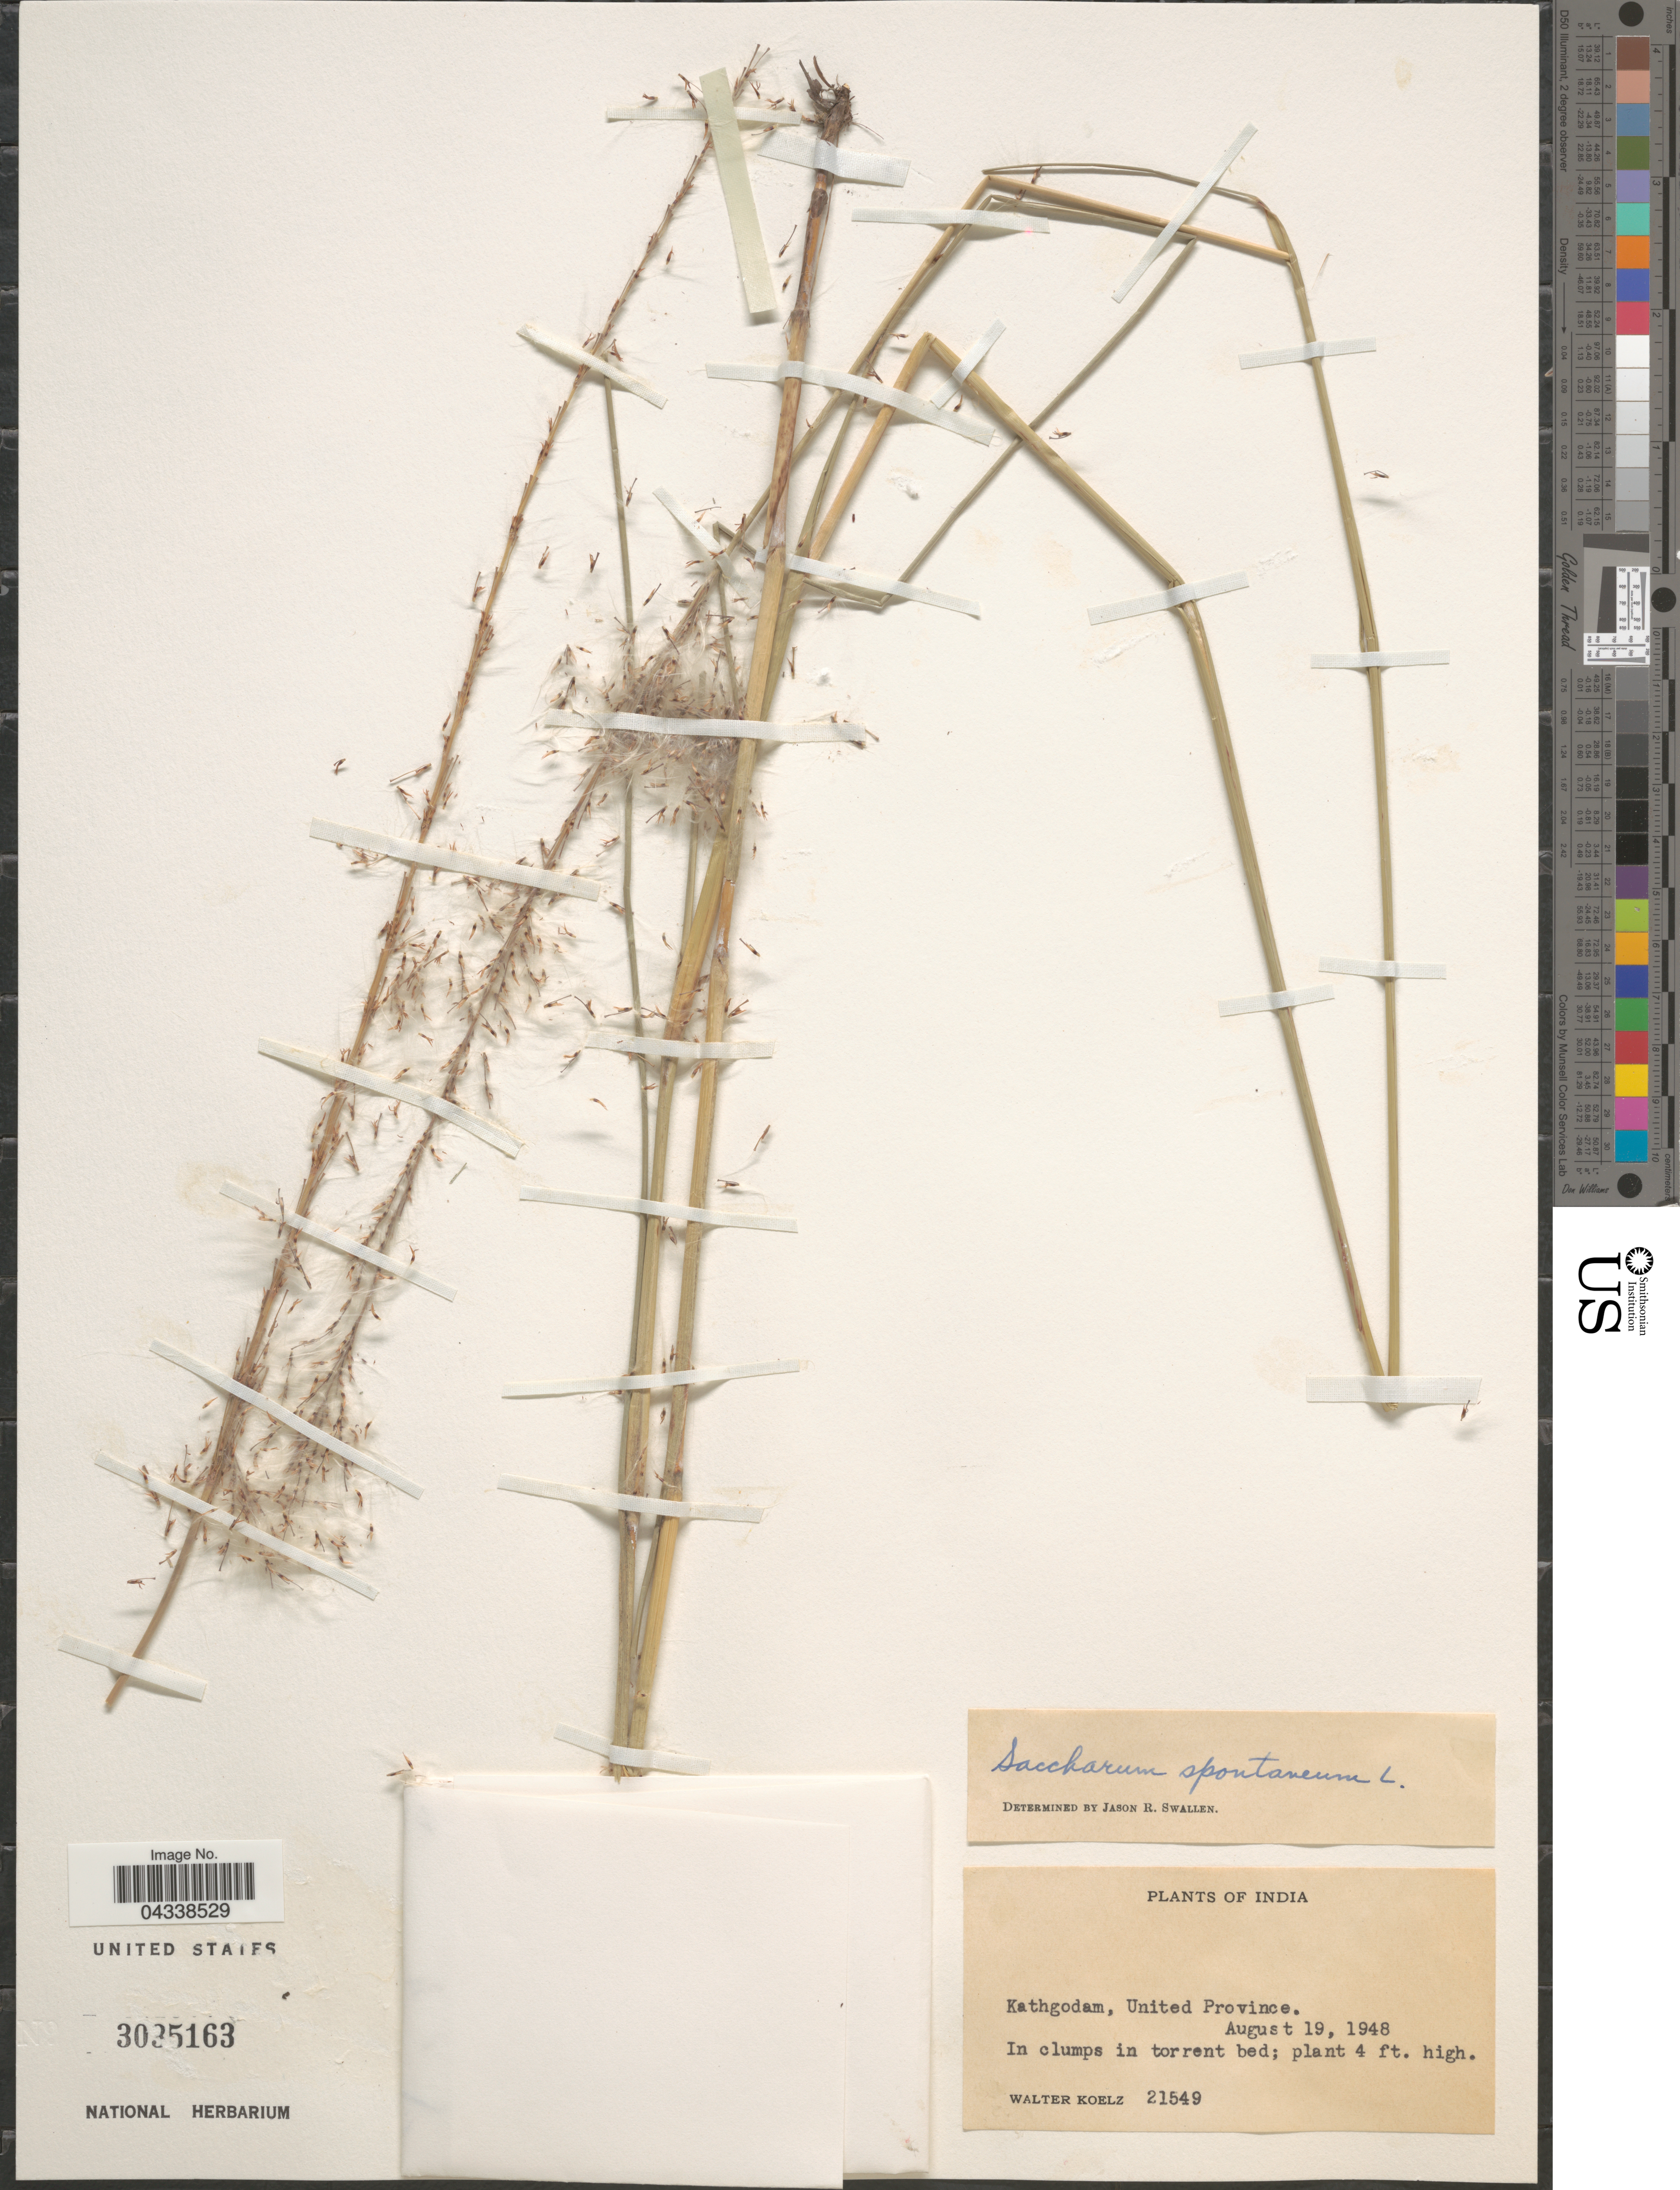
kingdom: Plantae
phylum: Tracheophyta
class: Liliopsida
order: Poales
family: Poaceae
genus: Saccharum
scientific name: Saccharum spontaneum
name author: L.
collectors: W. N. Koelz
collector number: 21549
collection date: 1948-08-19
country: India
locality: Kathgodam, United Province.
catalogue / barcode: US 3035163